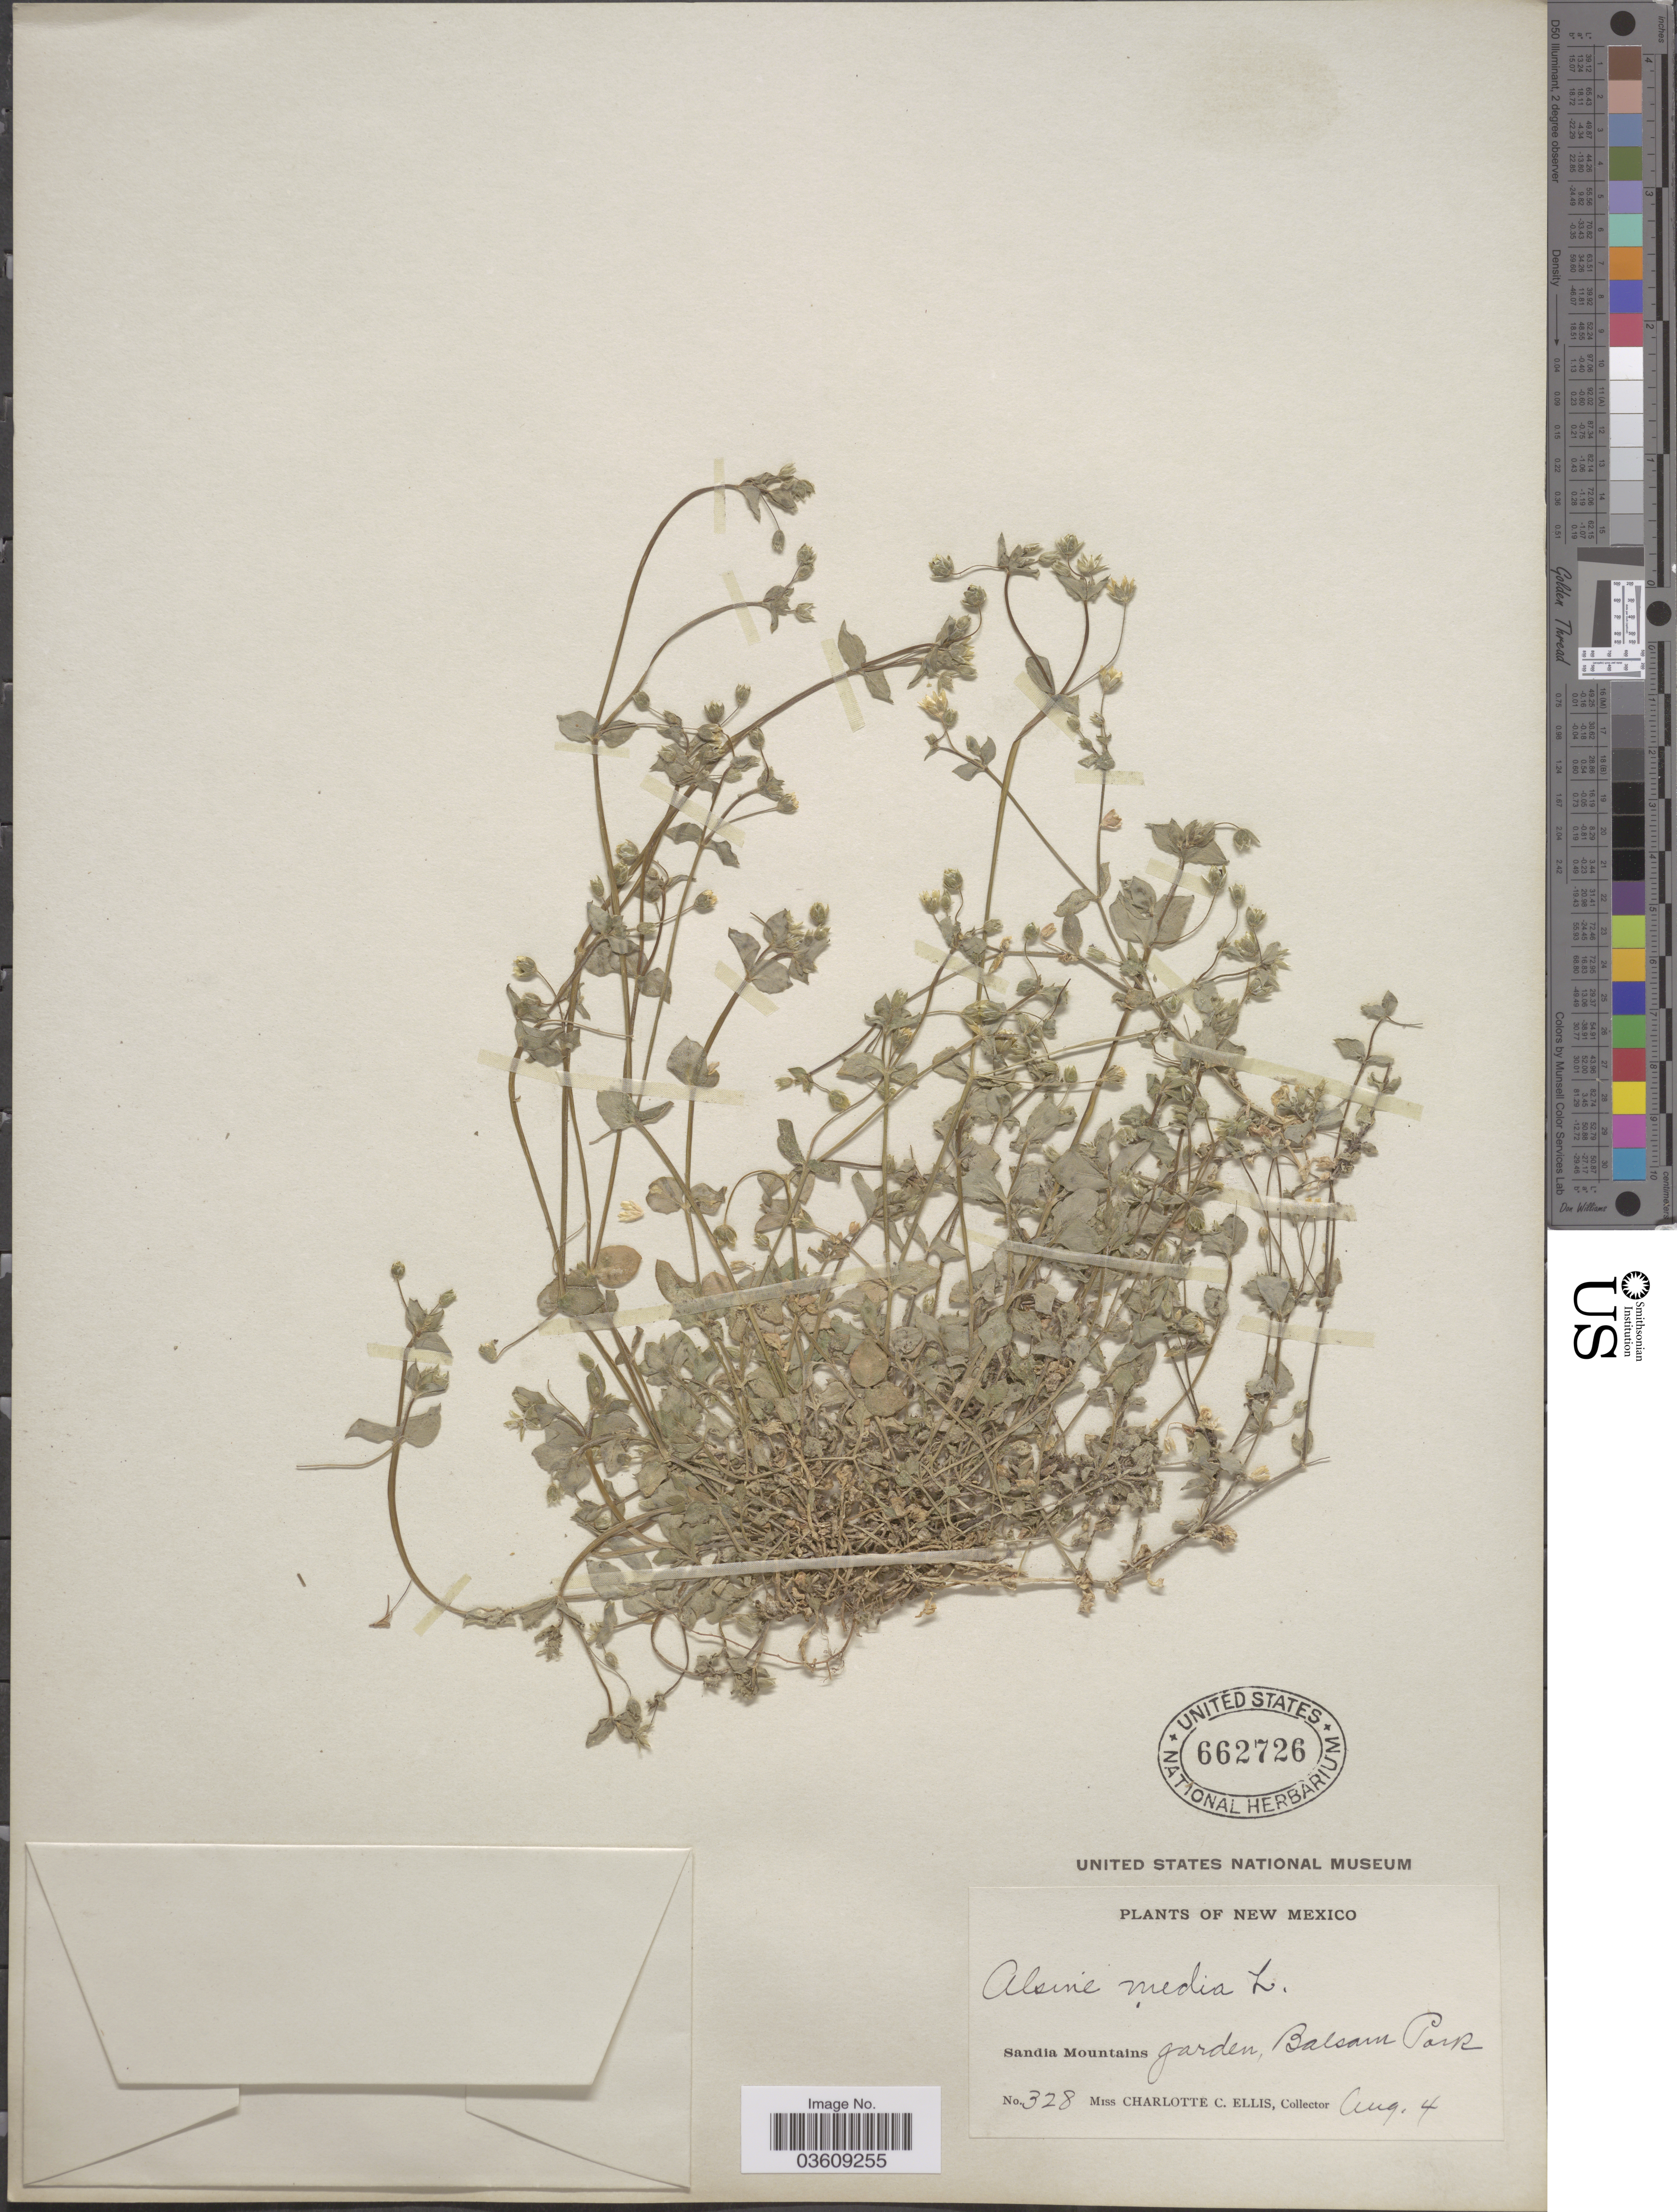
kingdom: Plantae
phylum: Tracheophyta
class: Magnoliopsida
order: Caryophyllales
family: Caryophyllaceae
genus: Stellaria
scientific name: Stellaria media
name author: (L.) Vill.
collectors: C. C. Ellis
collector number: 328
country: United States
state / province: New Mexico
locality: Sandia Mountains garden, Balsam Park.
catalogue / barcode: US 662726